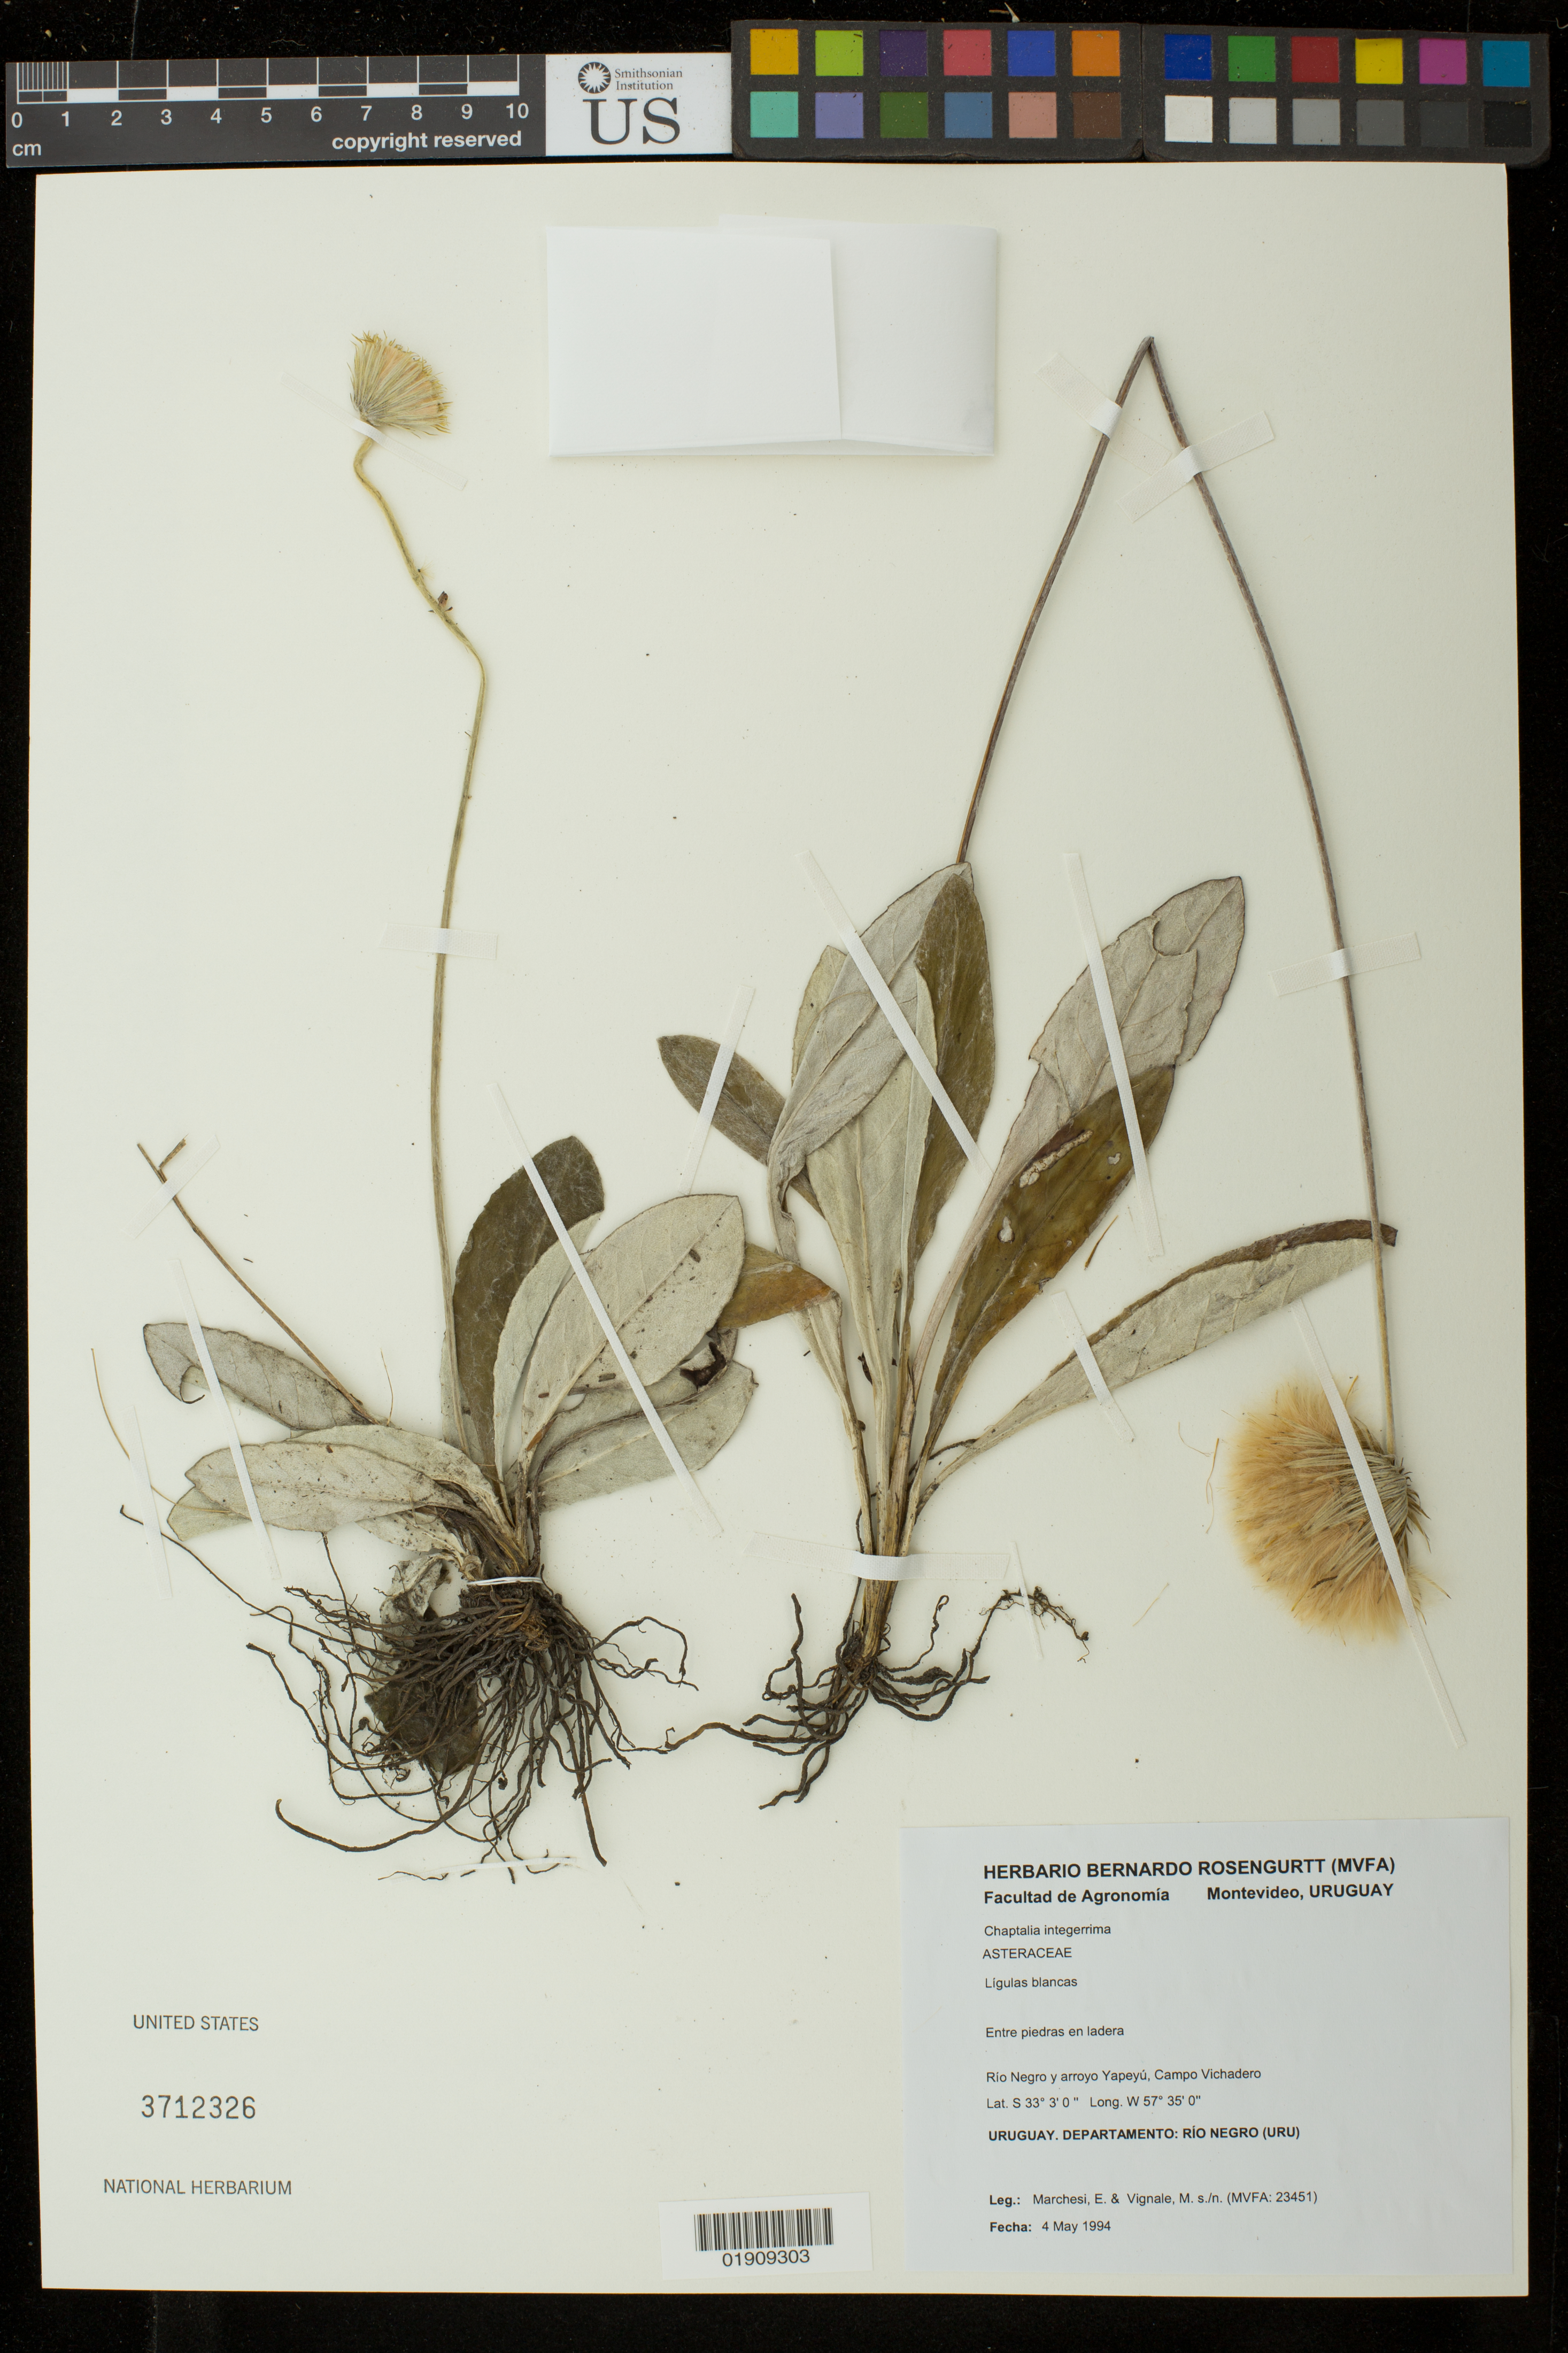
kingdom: Plantae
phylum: Tracheophyta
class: Magnoliopsida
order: Asterales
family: Asteraceae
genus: Chaptalia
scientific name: Chaptalia integerrima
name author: (Vell.) Burkart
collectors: E. H. Marchesi & M. Vignale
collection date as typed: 4 May 1994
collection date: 1994-05-04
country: Uruguay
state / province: Río Negro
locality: Rio Negro y arroyo Yapeyu, Campo Vichadero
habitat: Entre piedras en ladera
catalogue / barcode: US 3712326